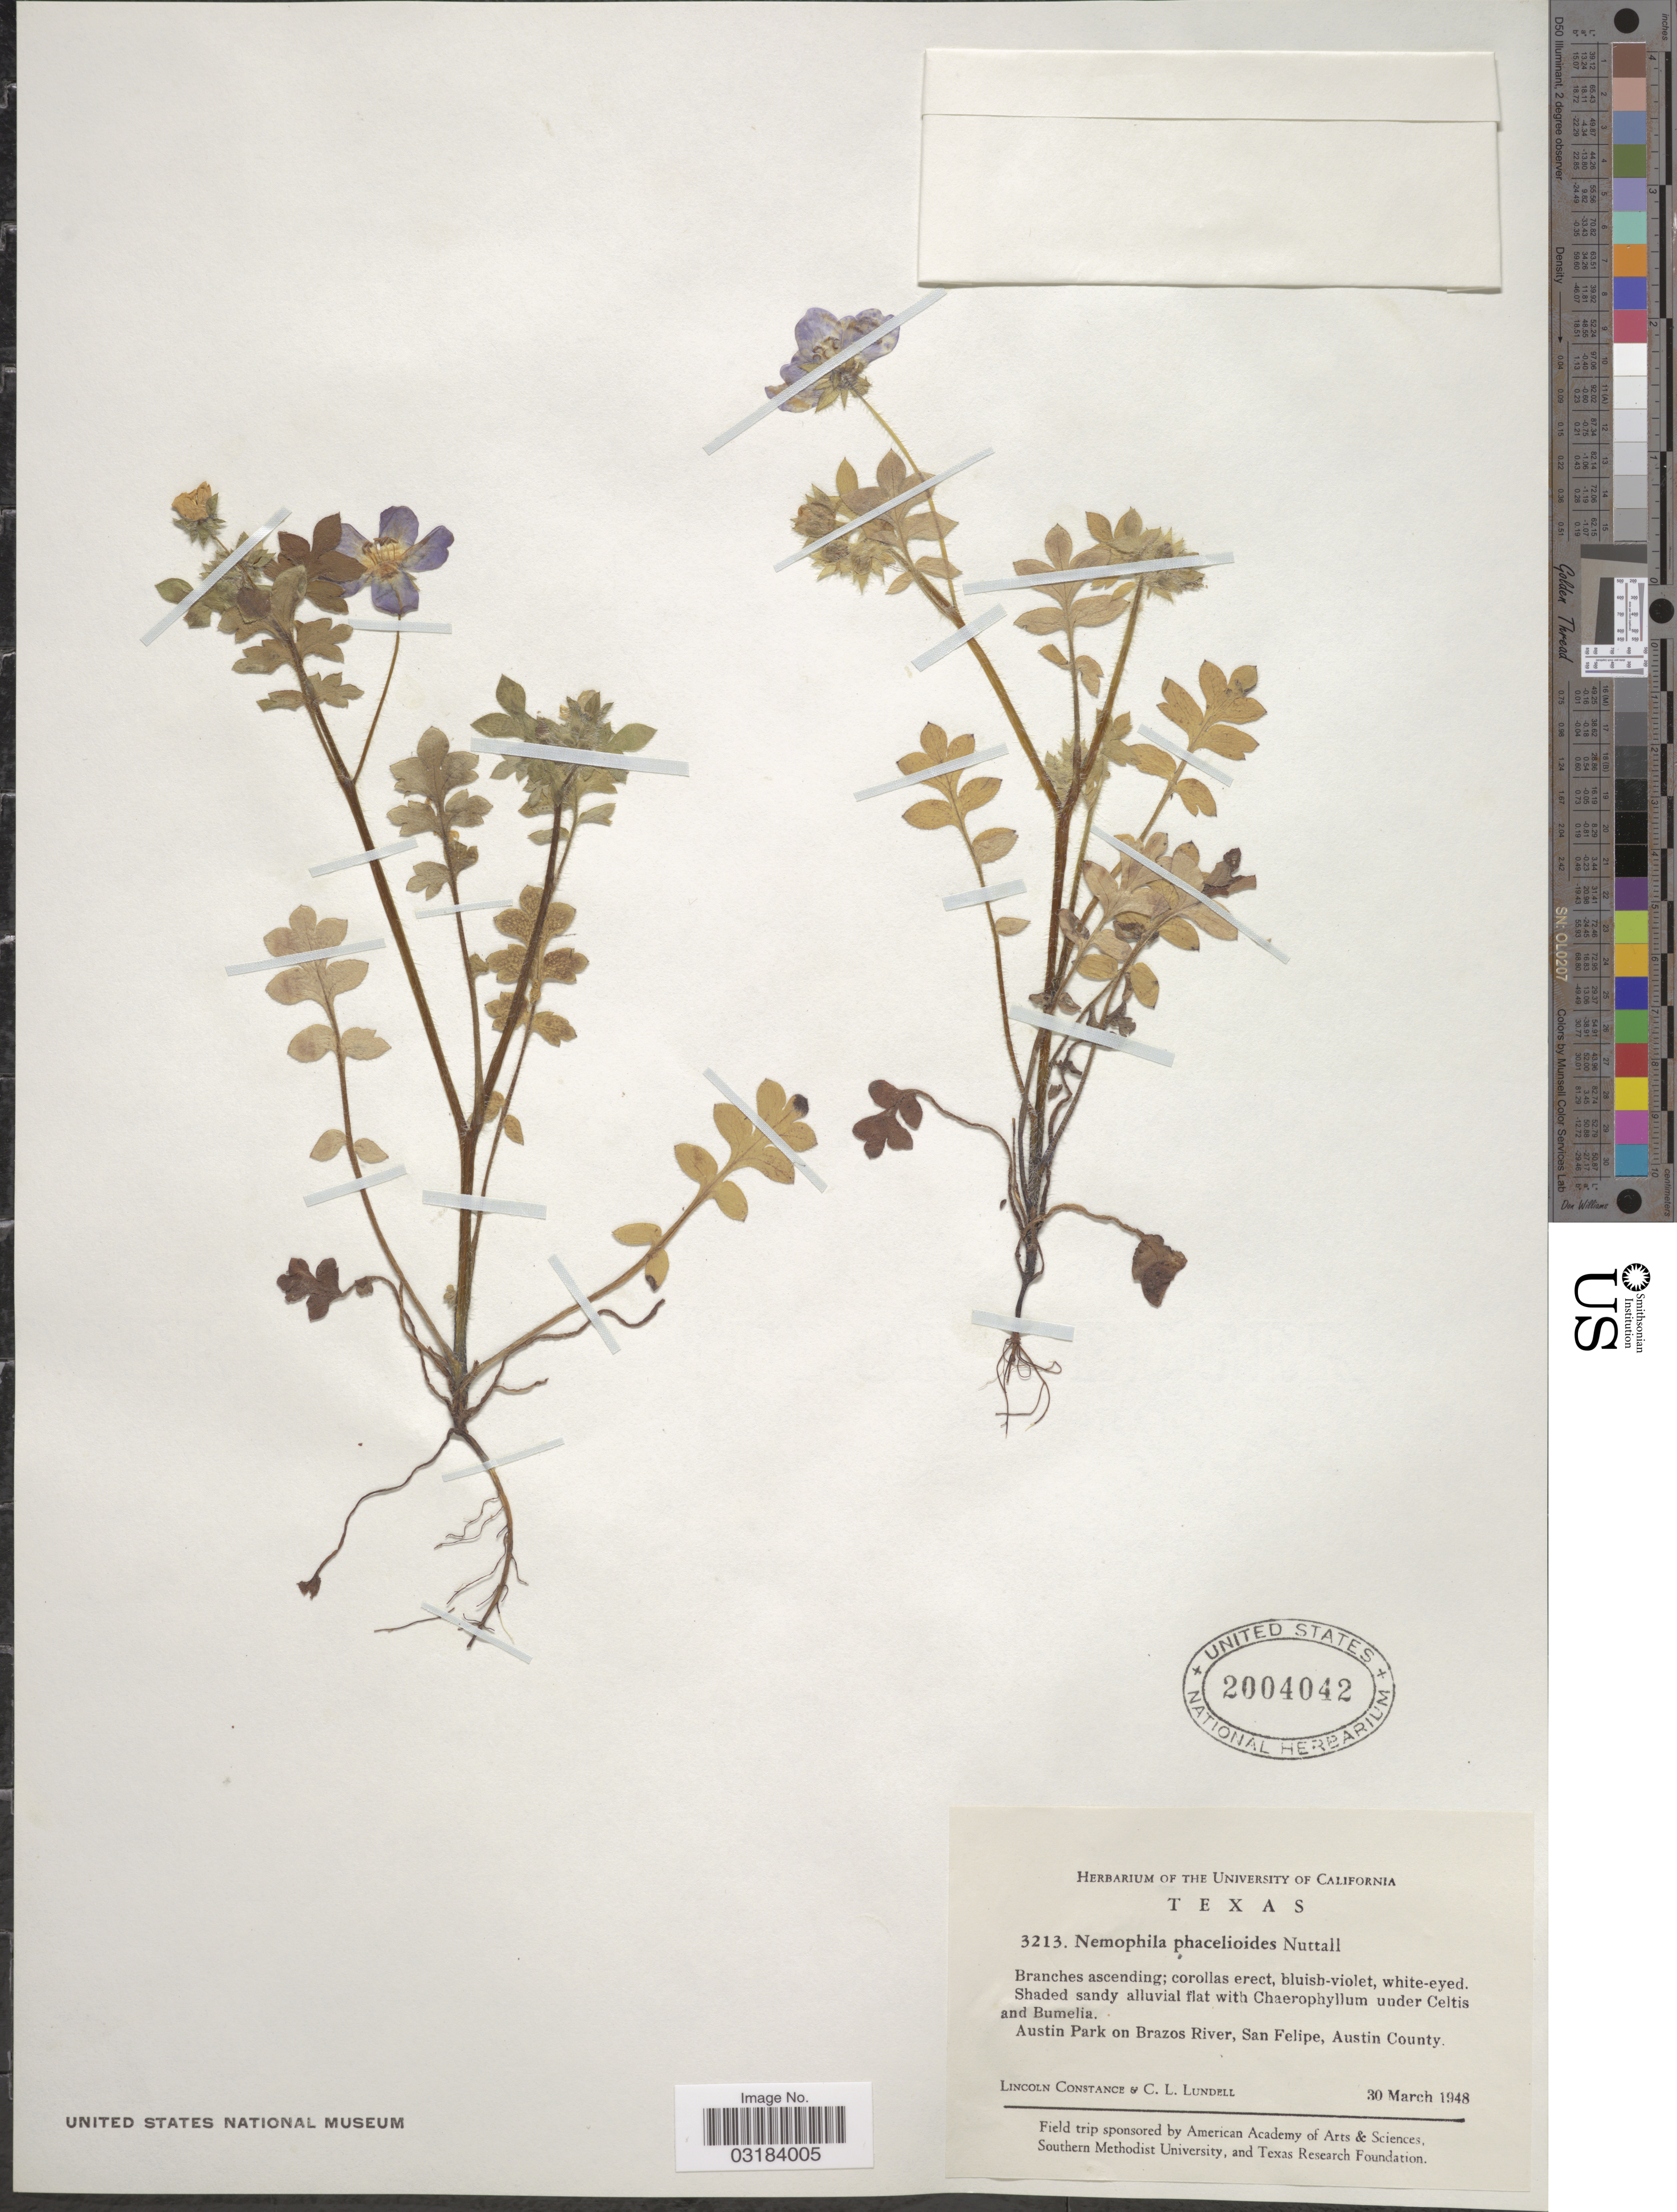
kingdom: Plantae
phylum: Tracheophyta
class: Magnoliopsida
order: Boraginales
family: Hydrophyllaceae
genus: Nemophila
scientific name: Nemophila phacelioides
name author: W.P.C. Barton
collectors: L. Constance & C. L. Lundell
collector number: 3213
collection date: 1948-03-30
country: United States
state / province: Texas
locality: Austin Park on Brazos River, San Felipe, Austin County.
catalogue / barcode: US 2004042